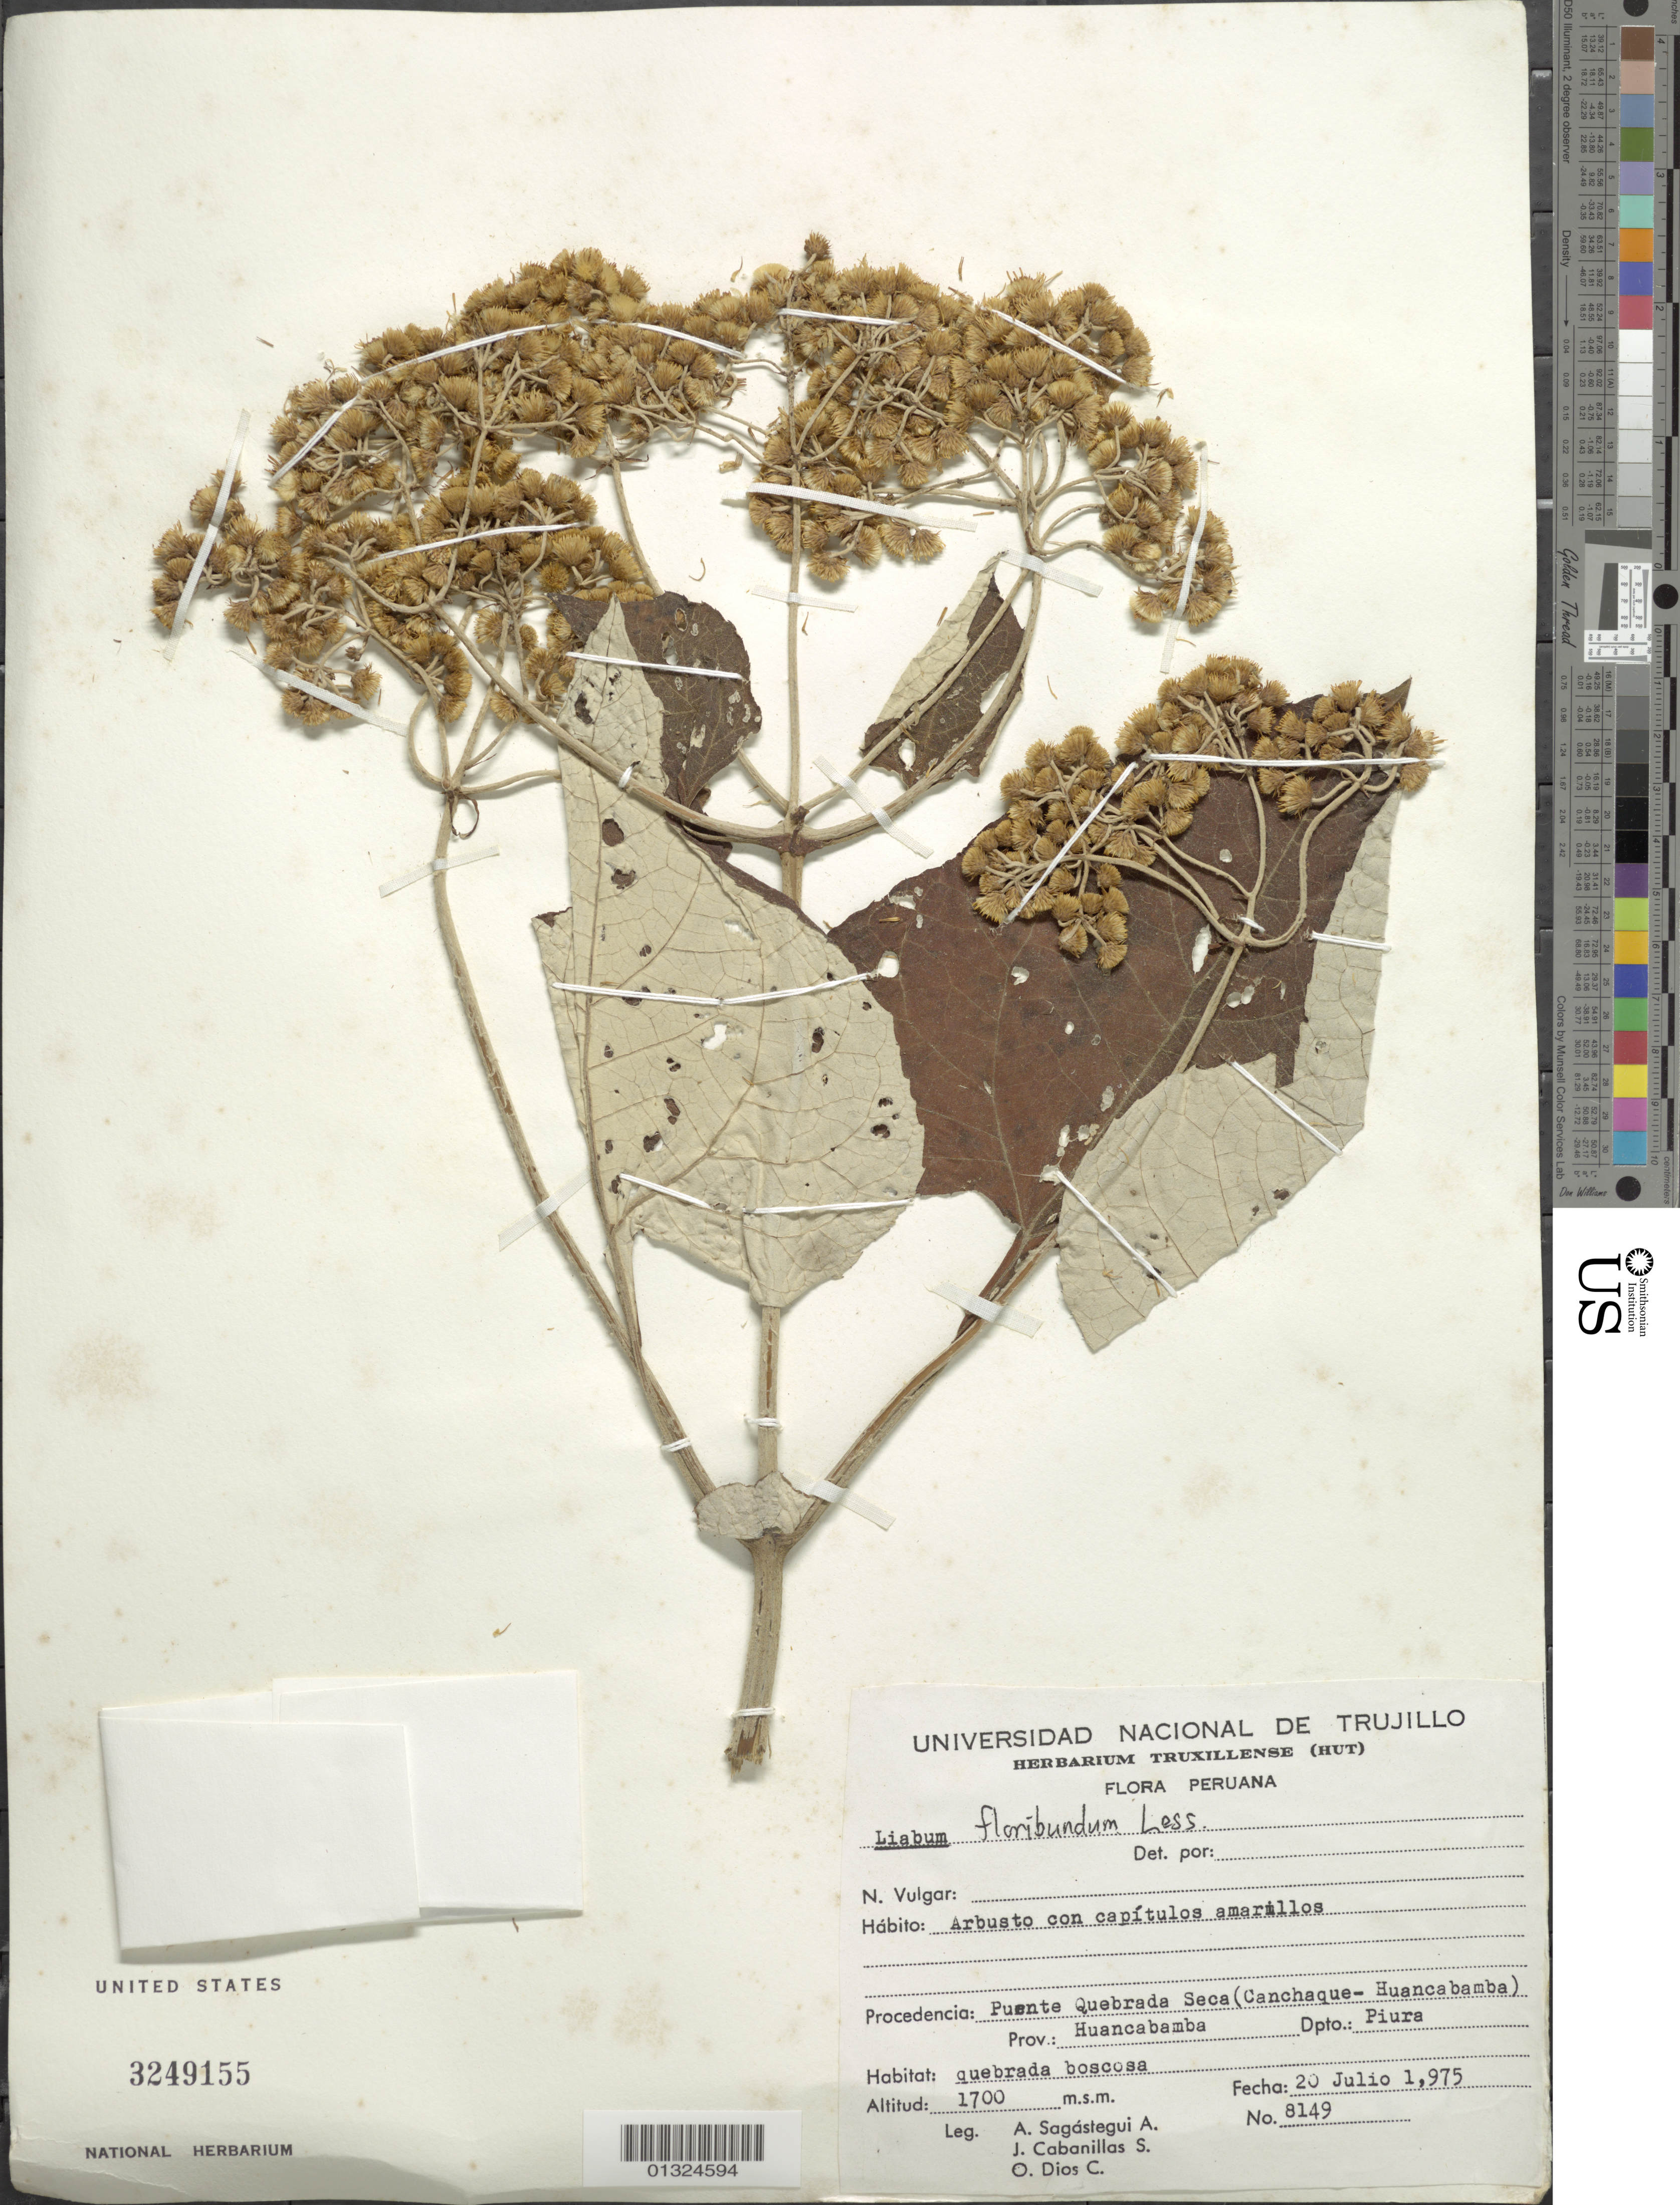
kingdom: Plantae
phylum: Tracheophyta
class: Magnoliopsida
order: Asterales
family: Asteraceae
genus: Liabum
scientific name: Liabum floribundum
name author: Less.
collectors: A. Sagástegui A.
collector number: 8149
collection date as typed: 20 Jul 1975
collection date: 1975-07-20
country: Peru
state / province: Piura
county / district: Huancabamba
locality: Puente Quebrada Seca.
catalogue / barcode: US 3249155